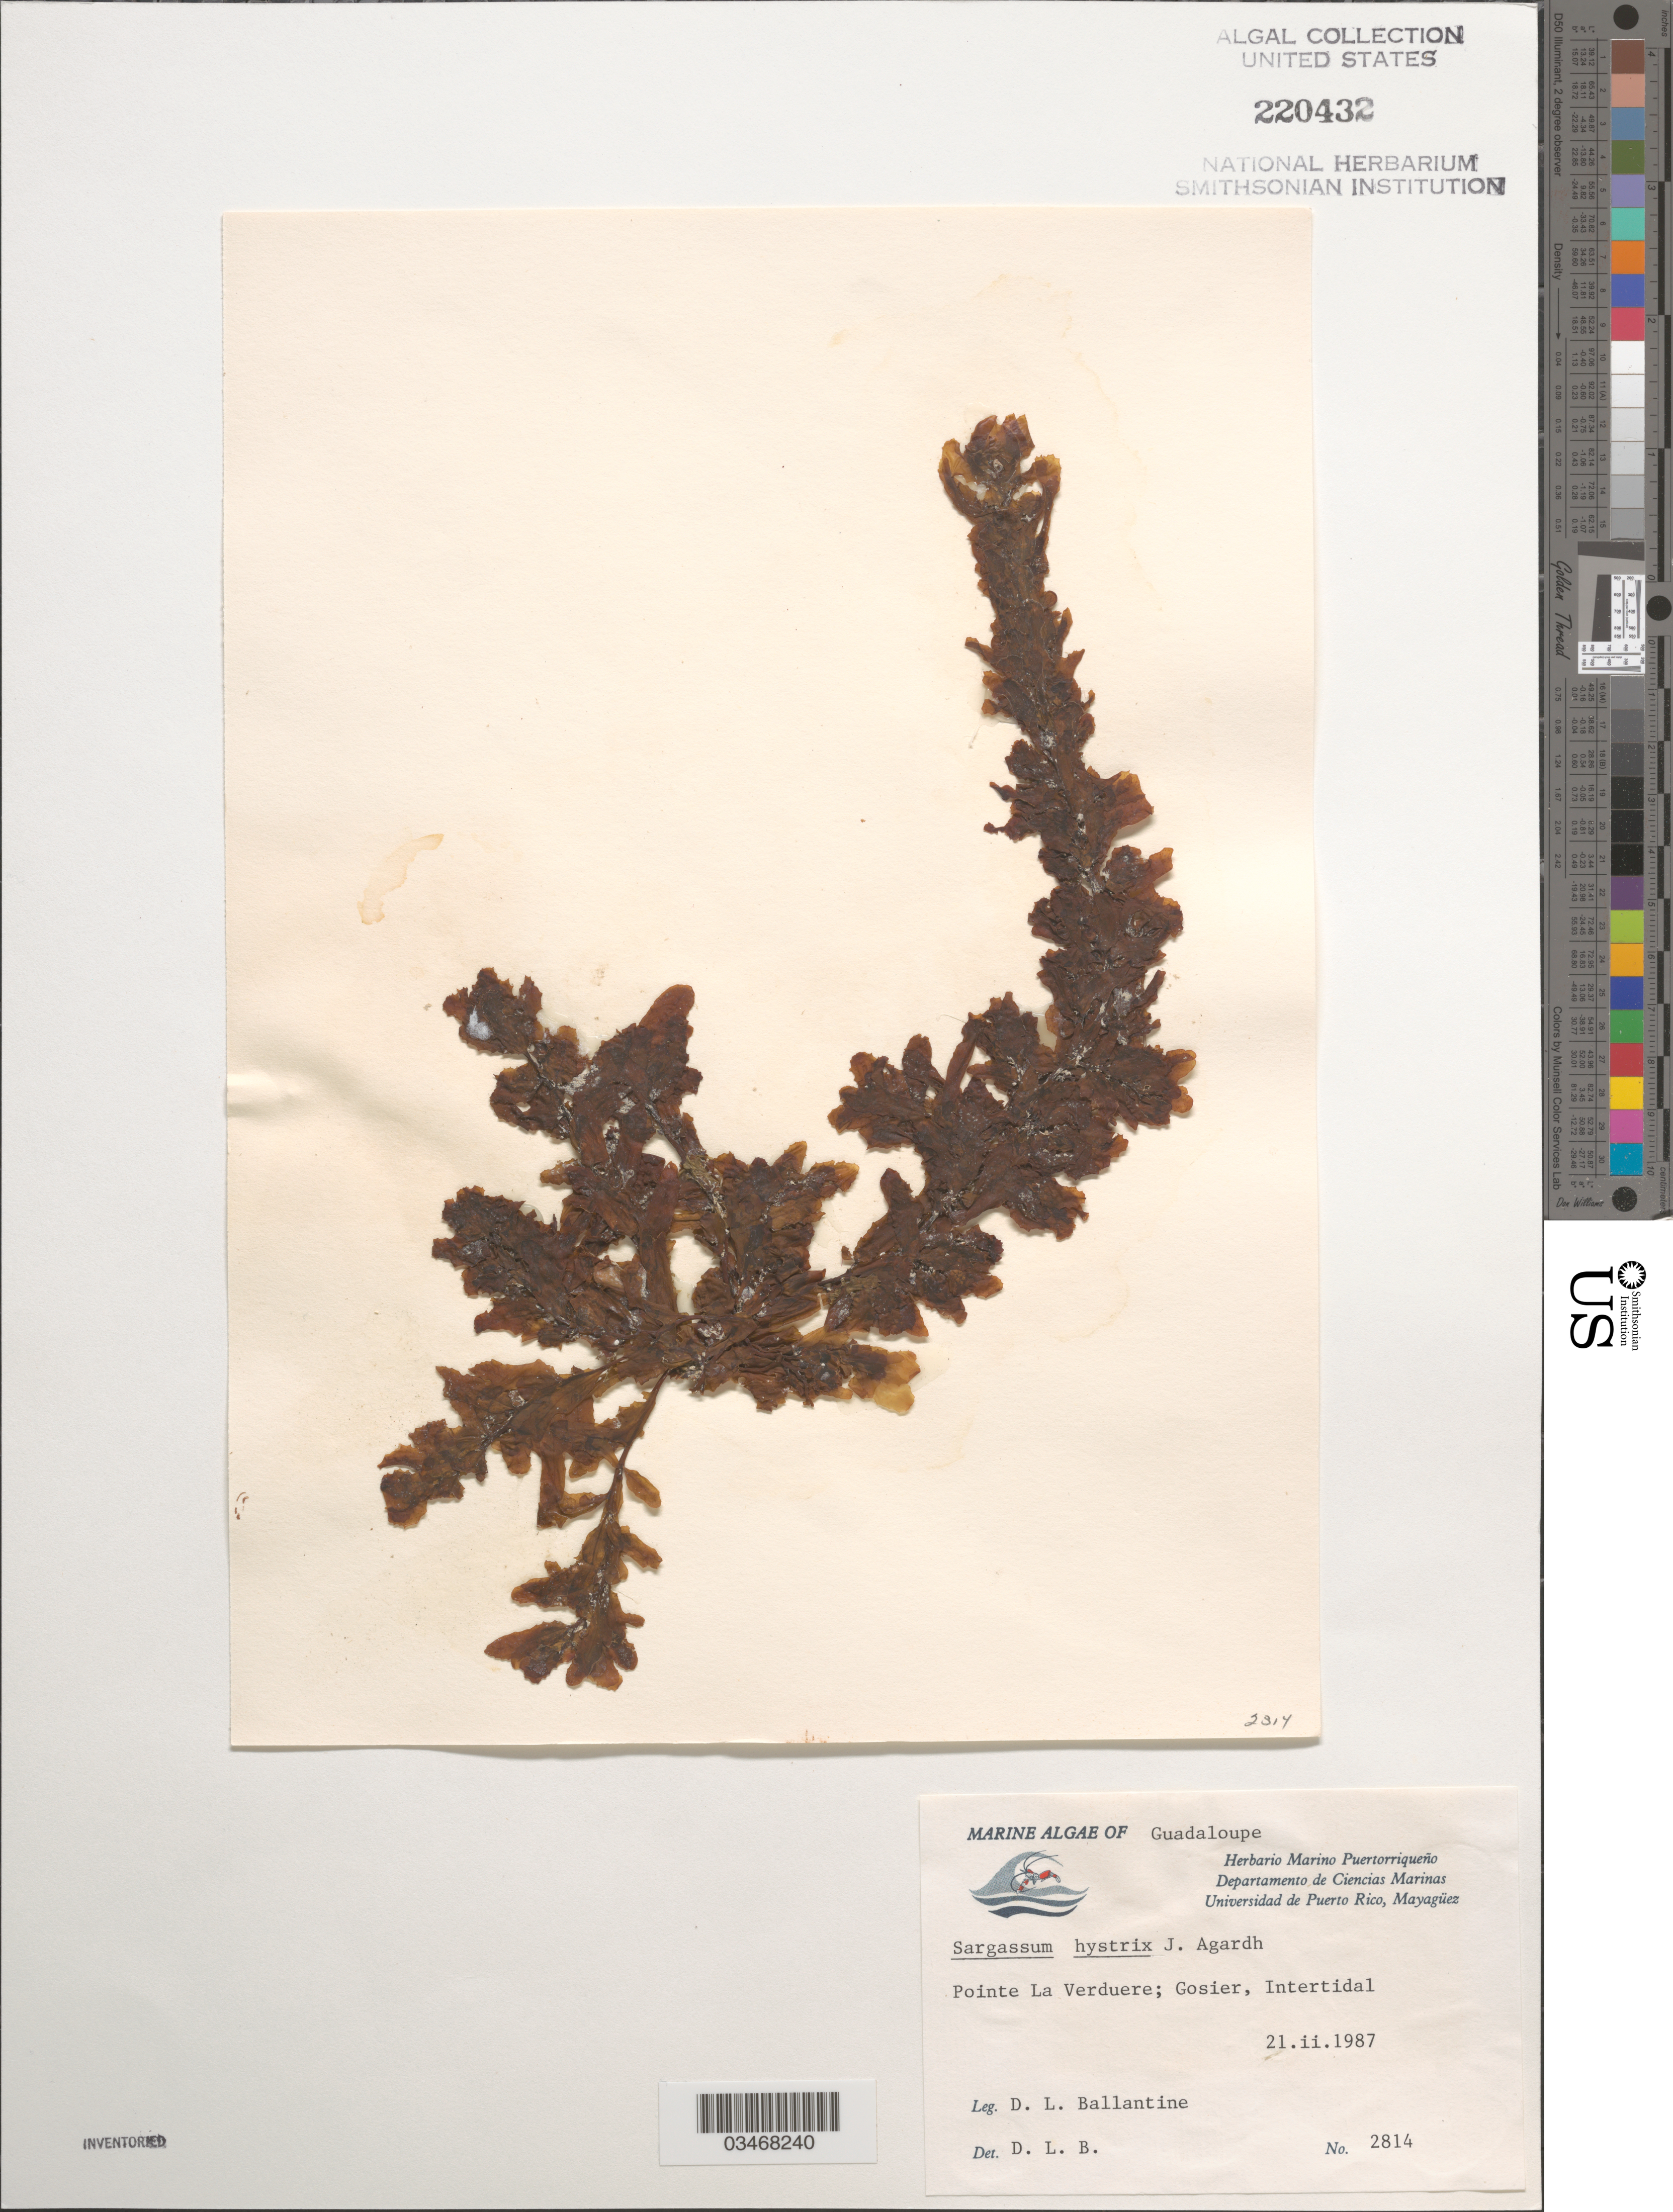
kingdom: Chromista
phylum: Ochrophyta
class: Phaeophyceae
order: Fucales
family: Sargassaceae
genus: Sargassum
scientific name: Sargassum hystrix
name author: J. Agardh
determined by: Ballantine, D. L.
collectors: D.L. Ballantine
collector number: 2814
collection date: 1987-02-21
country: Guadeloupe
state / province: Grande Terre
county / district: Gosier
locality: Pointe La Verduere.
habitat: Intertidal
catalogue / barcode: US 220432